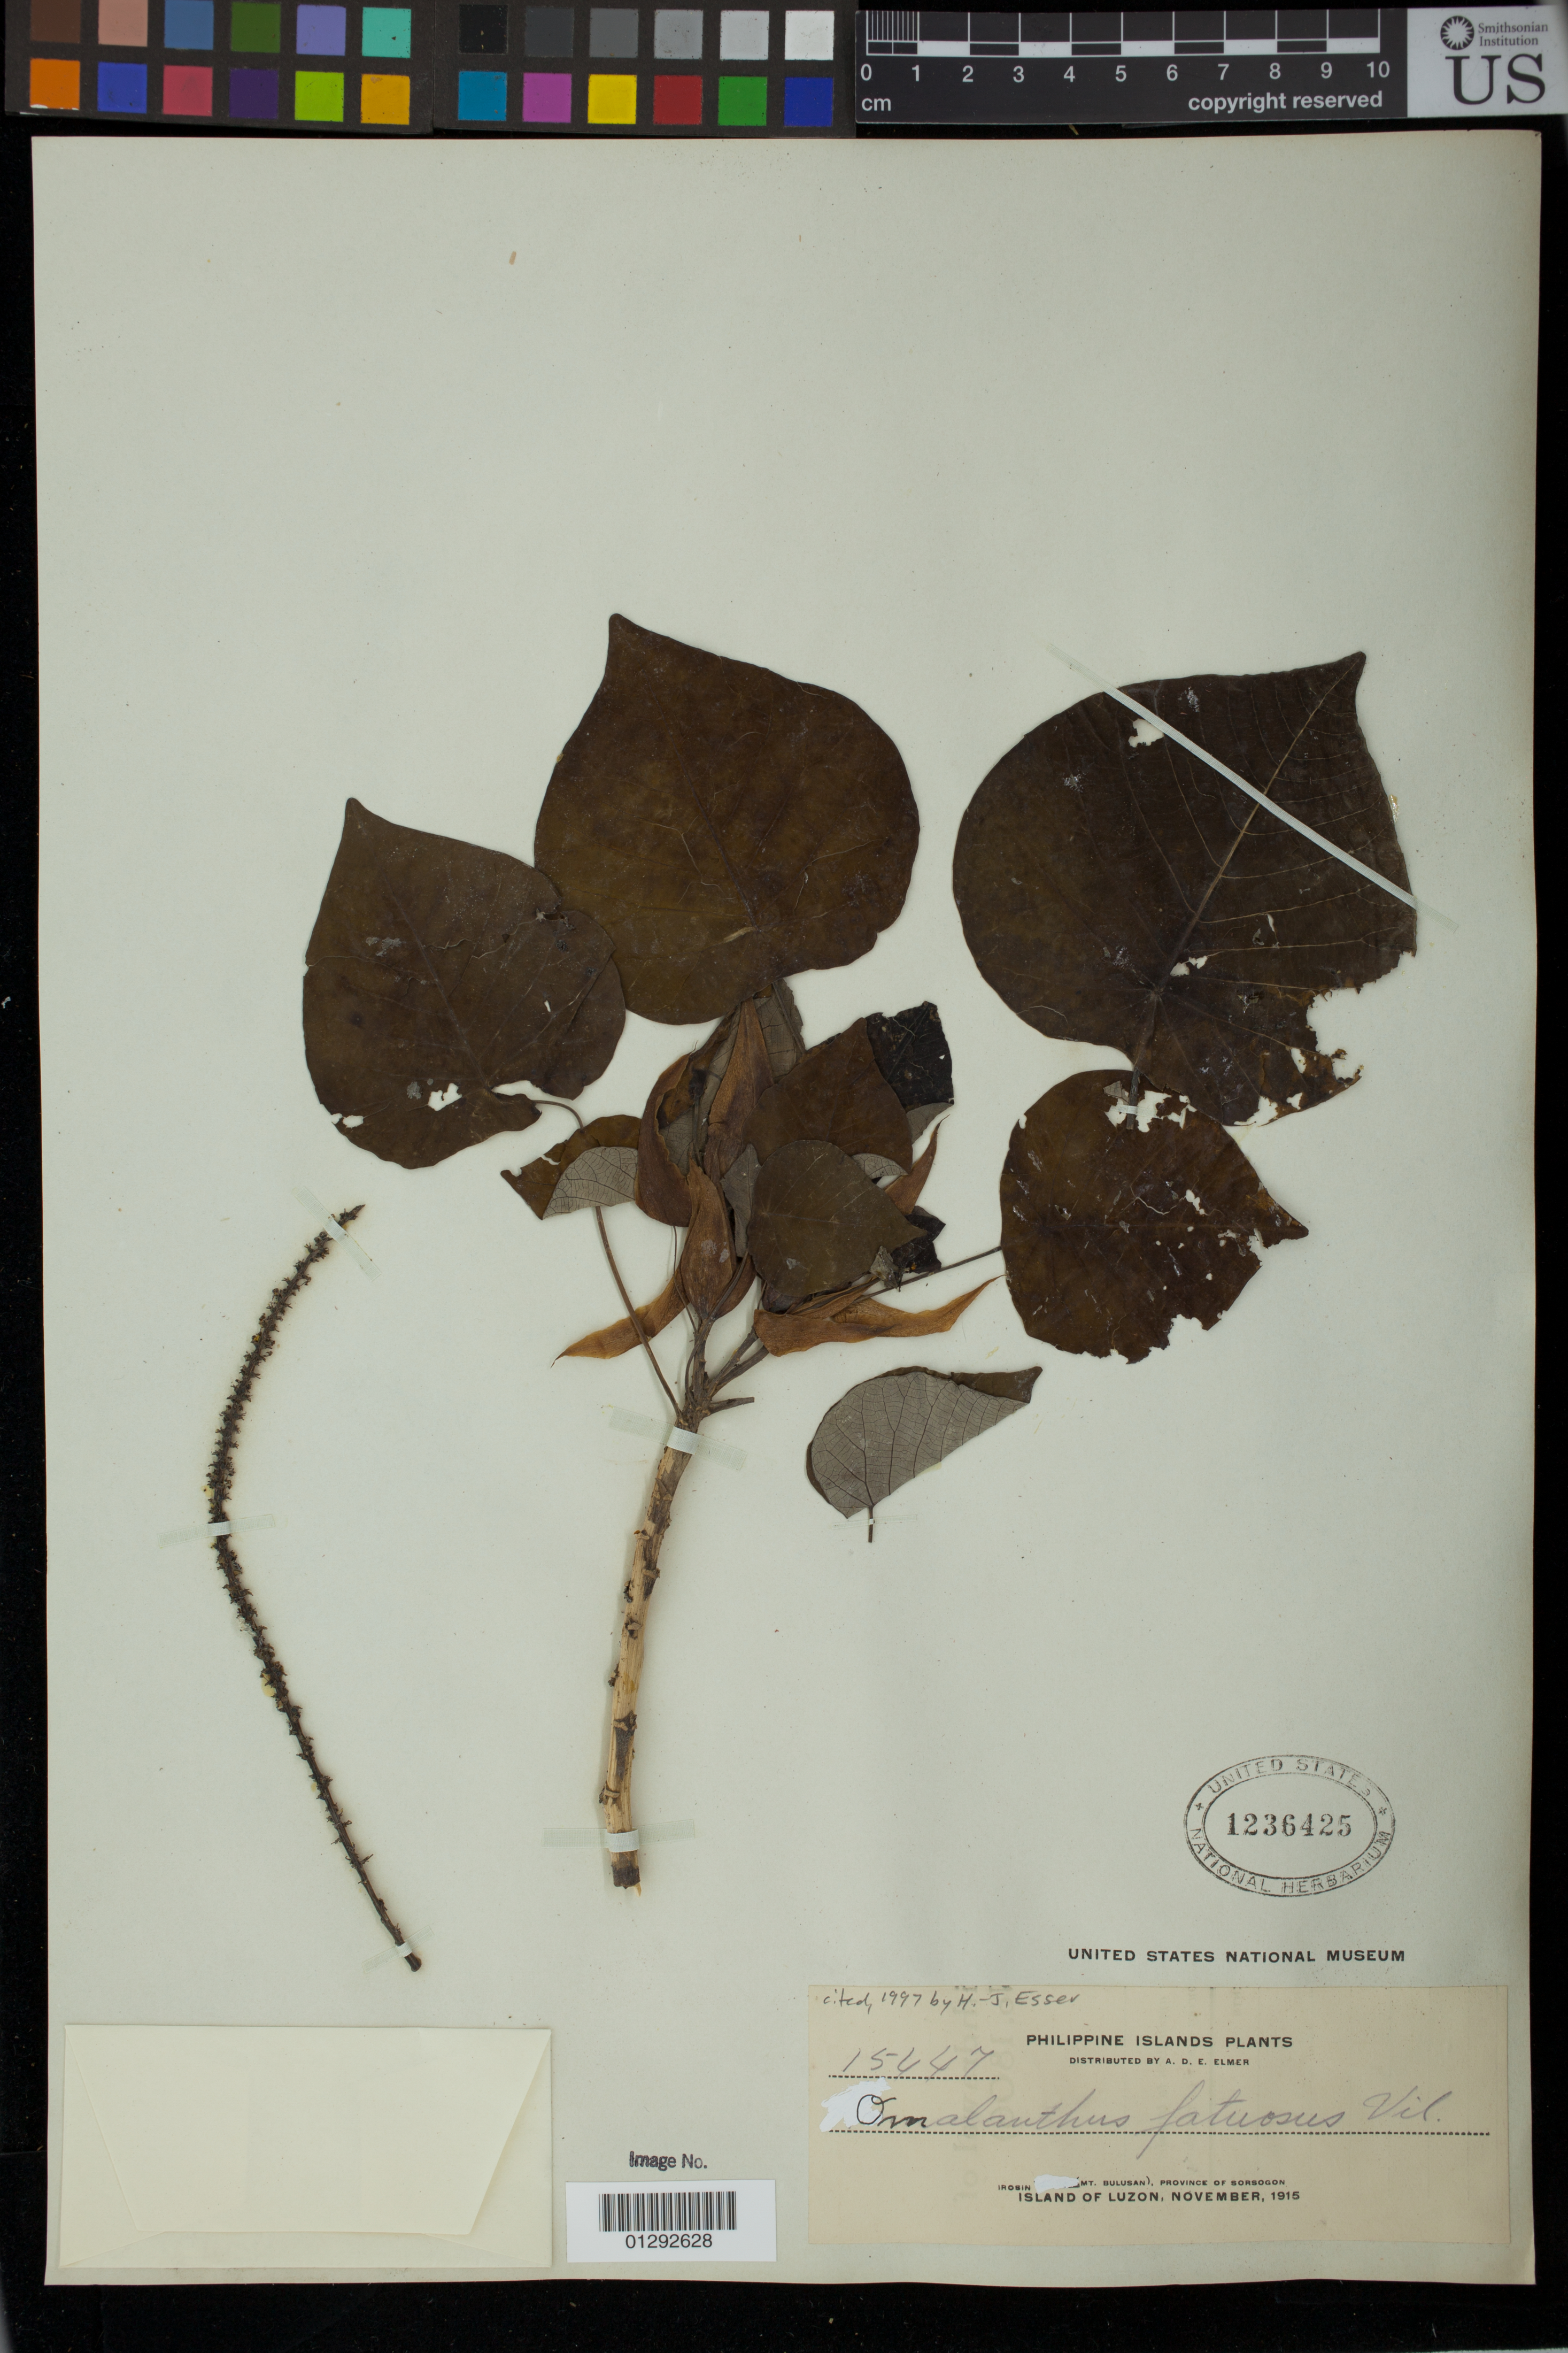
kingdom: Plantae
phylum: Tracheophyta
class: Magnoliopsida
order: Malpighiales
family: Euphorbiaceae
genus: Omalanthus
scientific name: Omalanthus fastuosus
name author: Fern.-Vill.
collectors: A. D. E. Elmer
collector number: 15447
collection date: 1916-04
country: Philippines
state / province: Bicol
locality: Island of Luzon. Mount Bulusan, Sorsogon province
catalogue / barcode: US 1236425